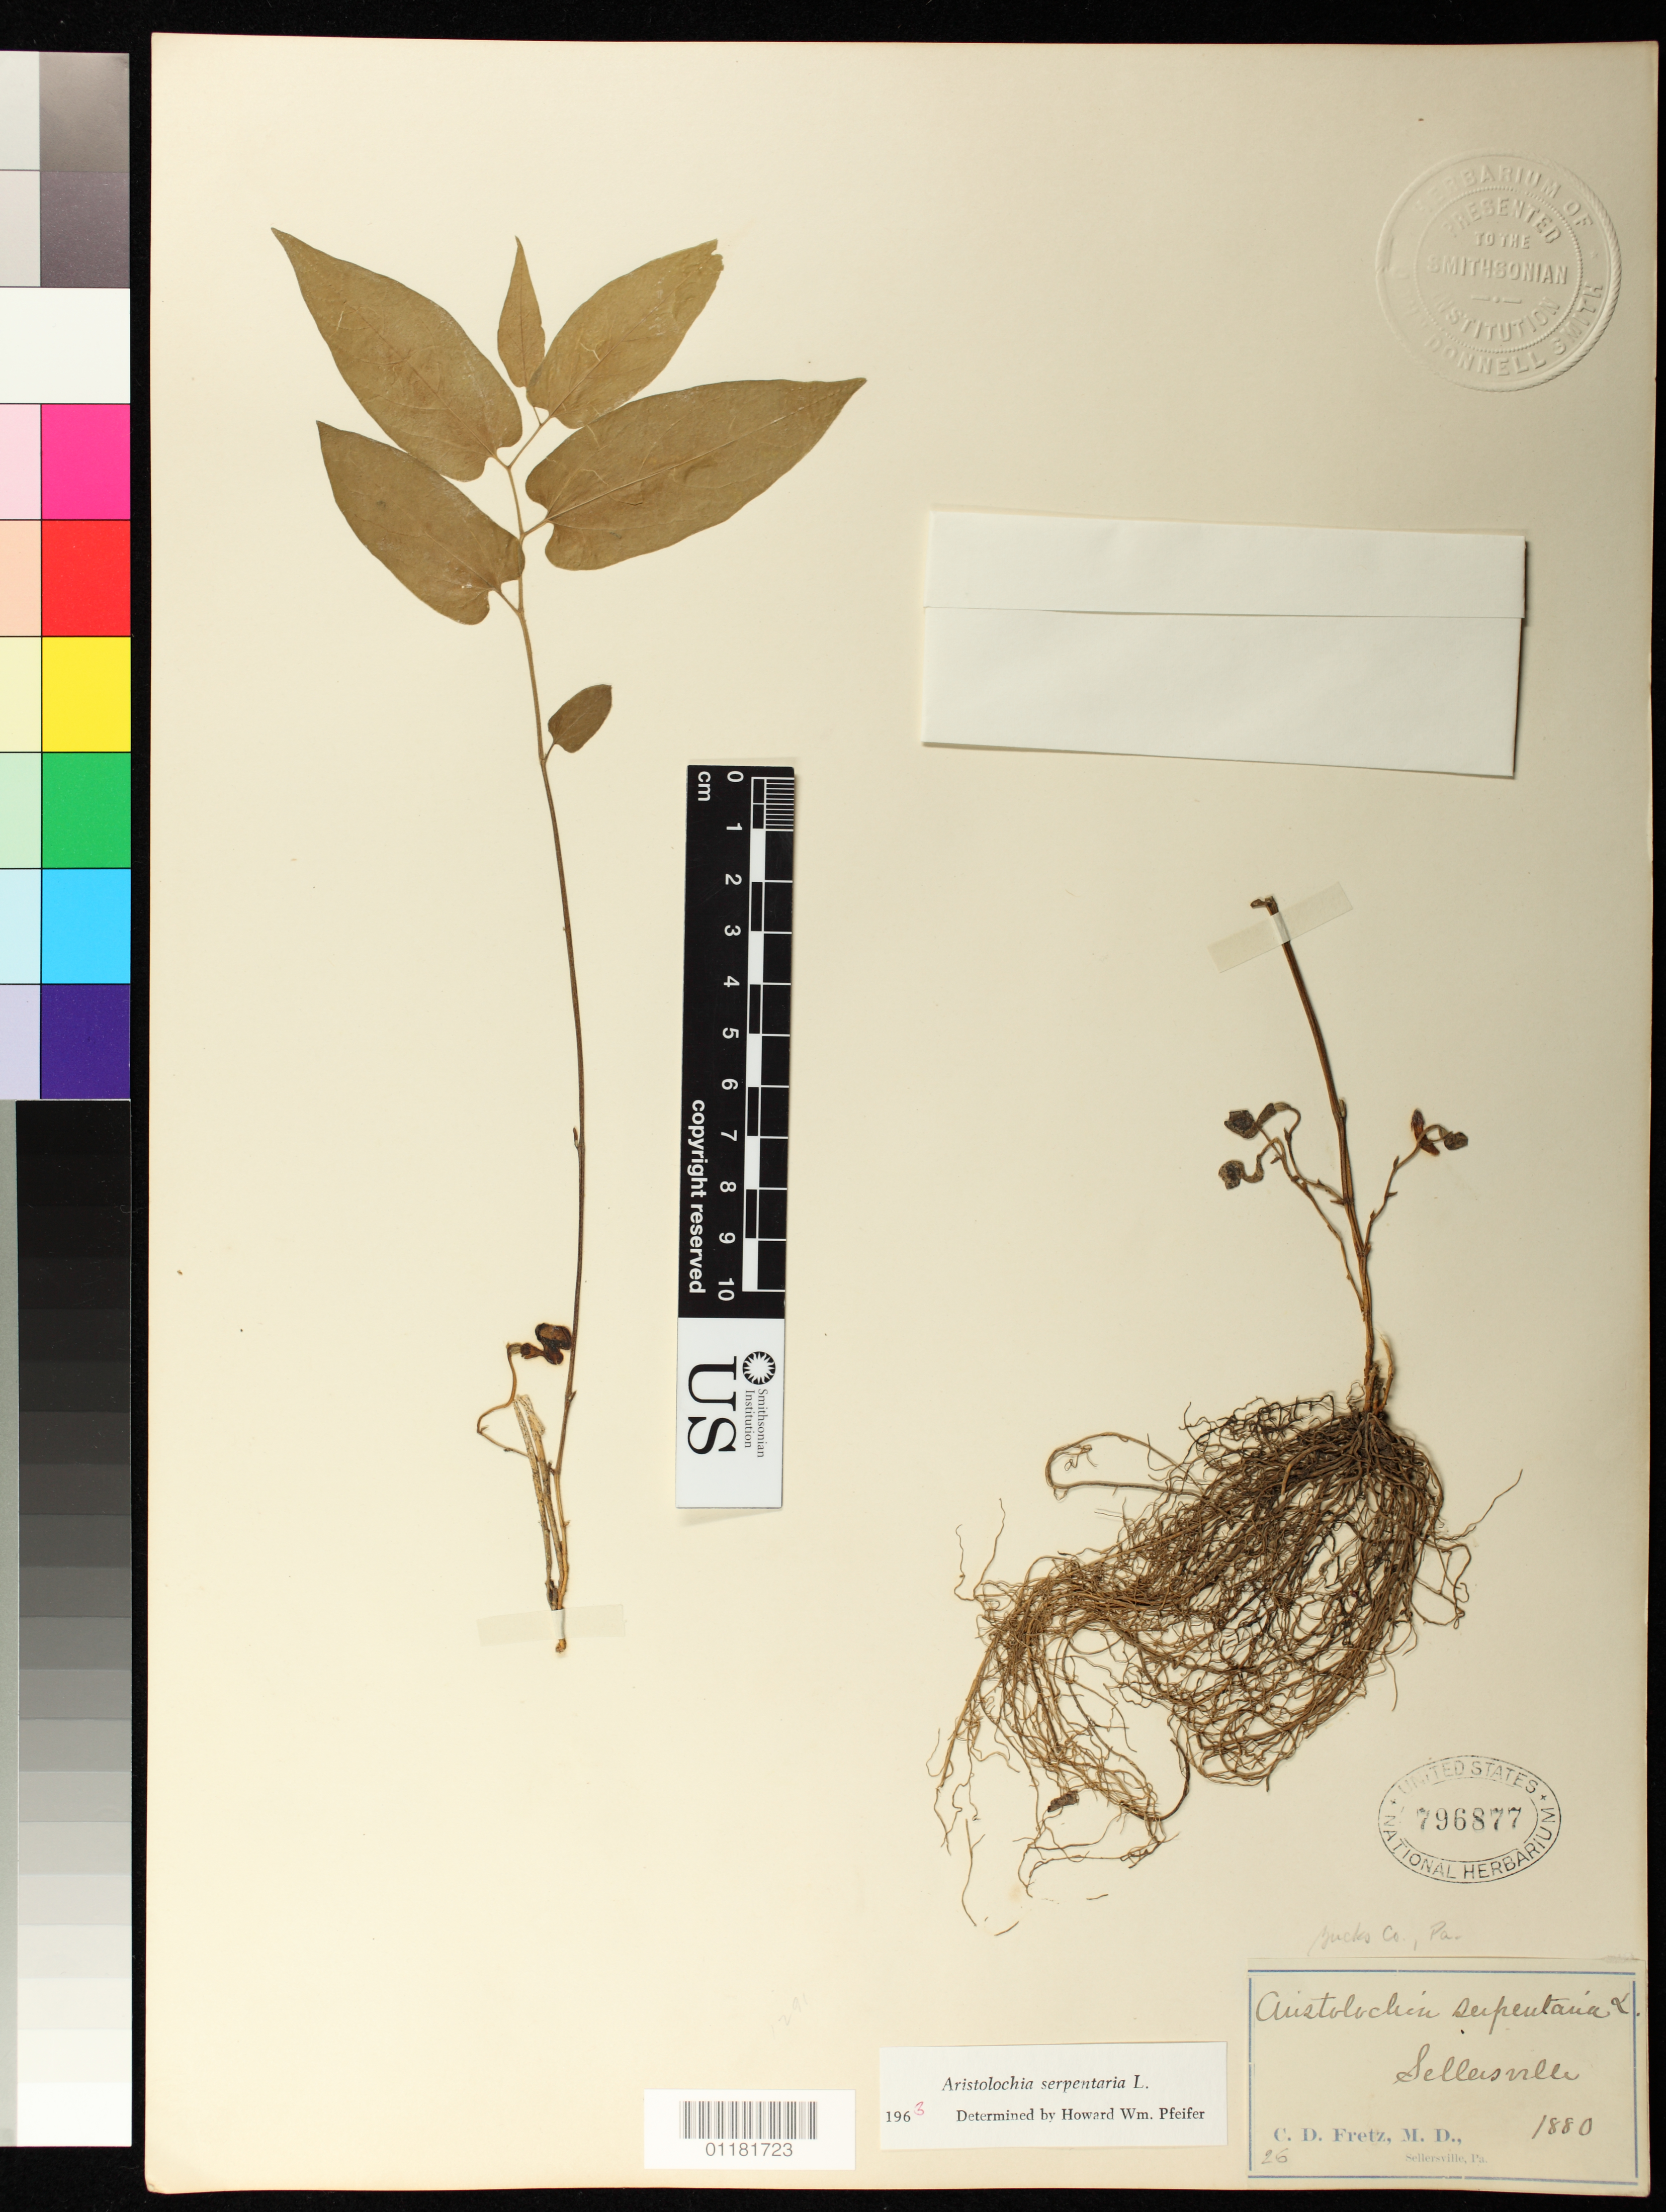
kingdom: Plantae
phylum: Tracheophyta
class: Magnoliopsida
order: Piperales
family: Aristolochiaceae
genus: Aristolochia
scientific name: Aristolochia serpentaria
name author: L.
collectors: C. D. Fretz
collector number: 26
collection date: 1880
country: United States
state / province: Pennsylvania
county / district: Bucks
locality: Sellersville, Bucks County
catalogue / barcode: US 796877